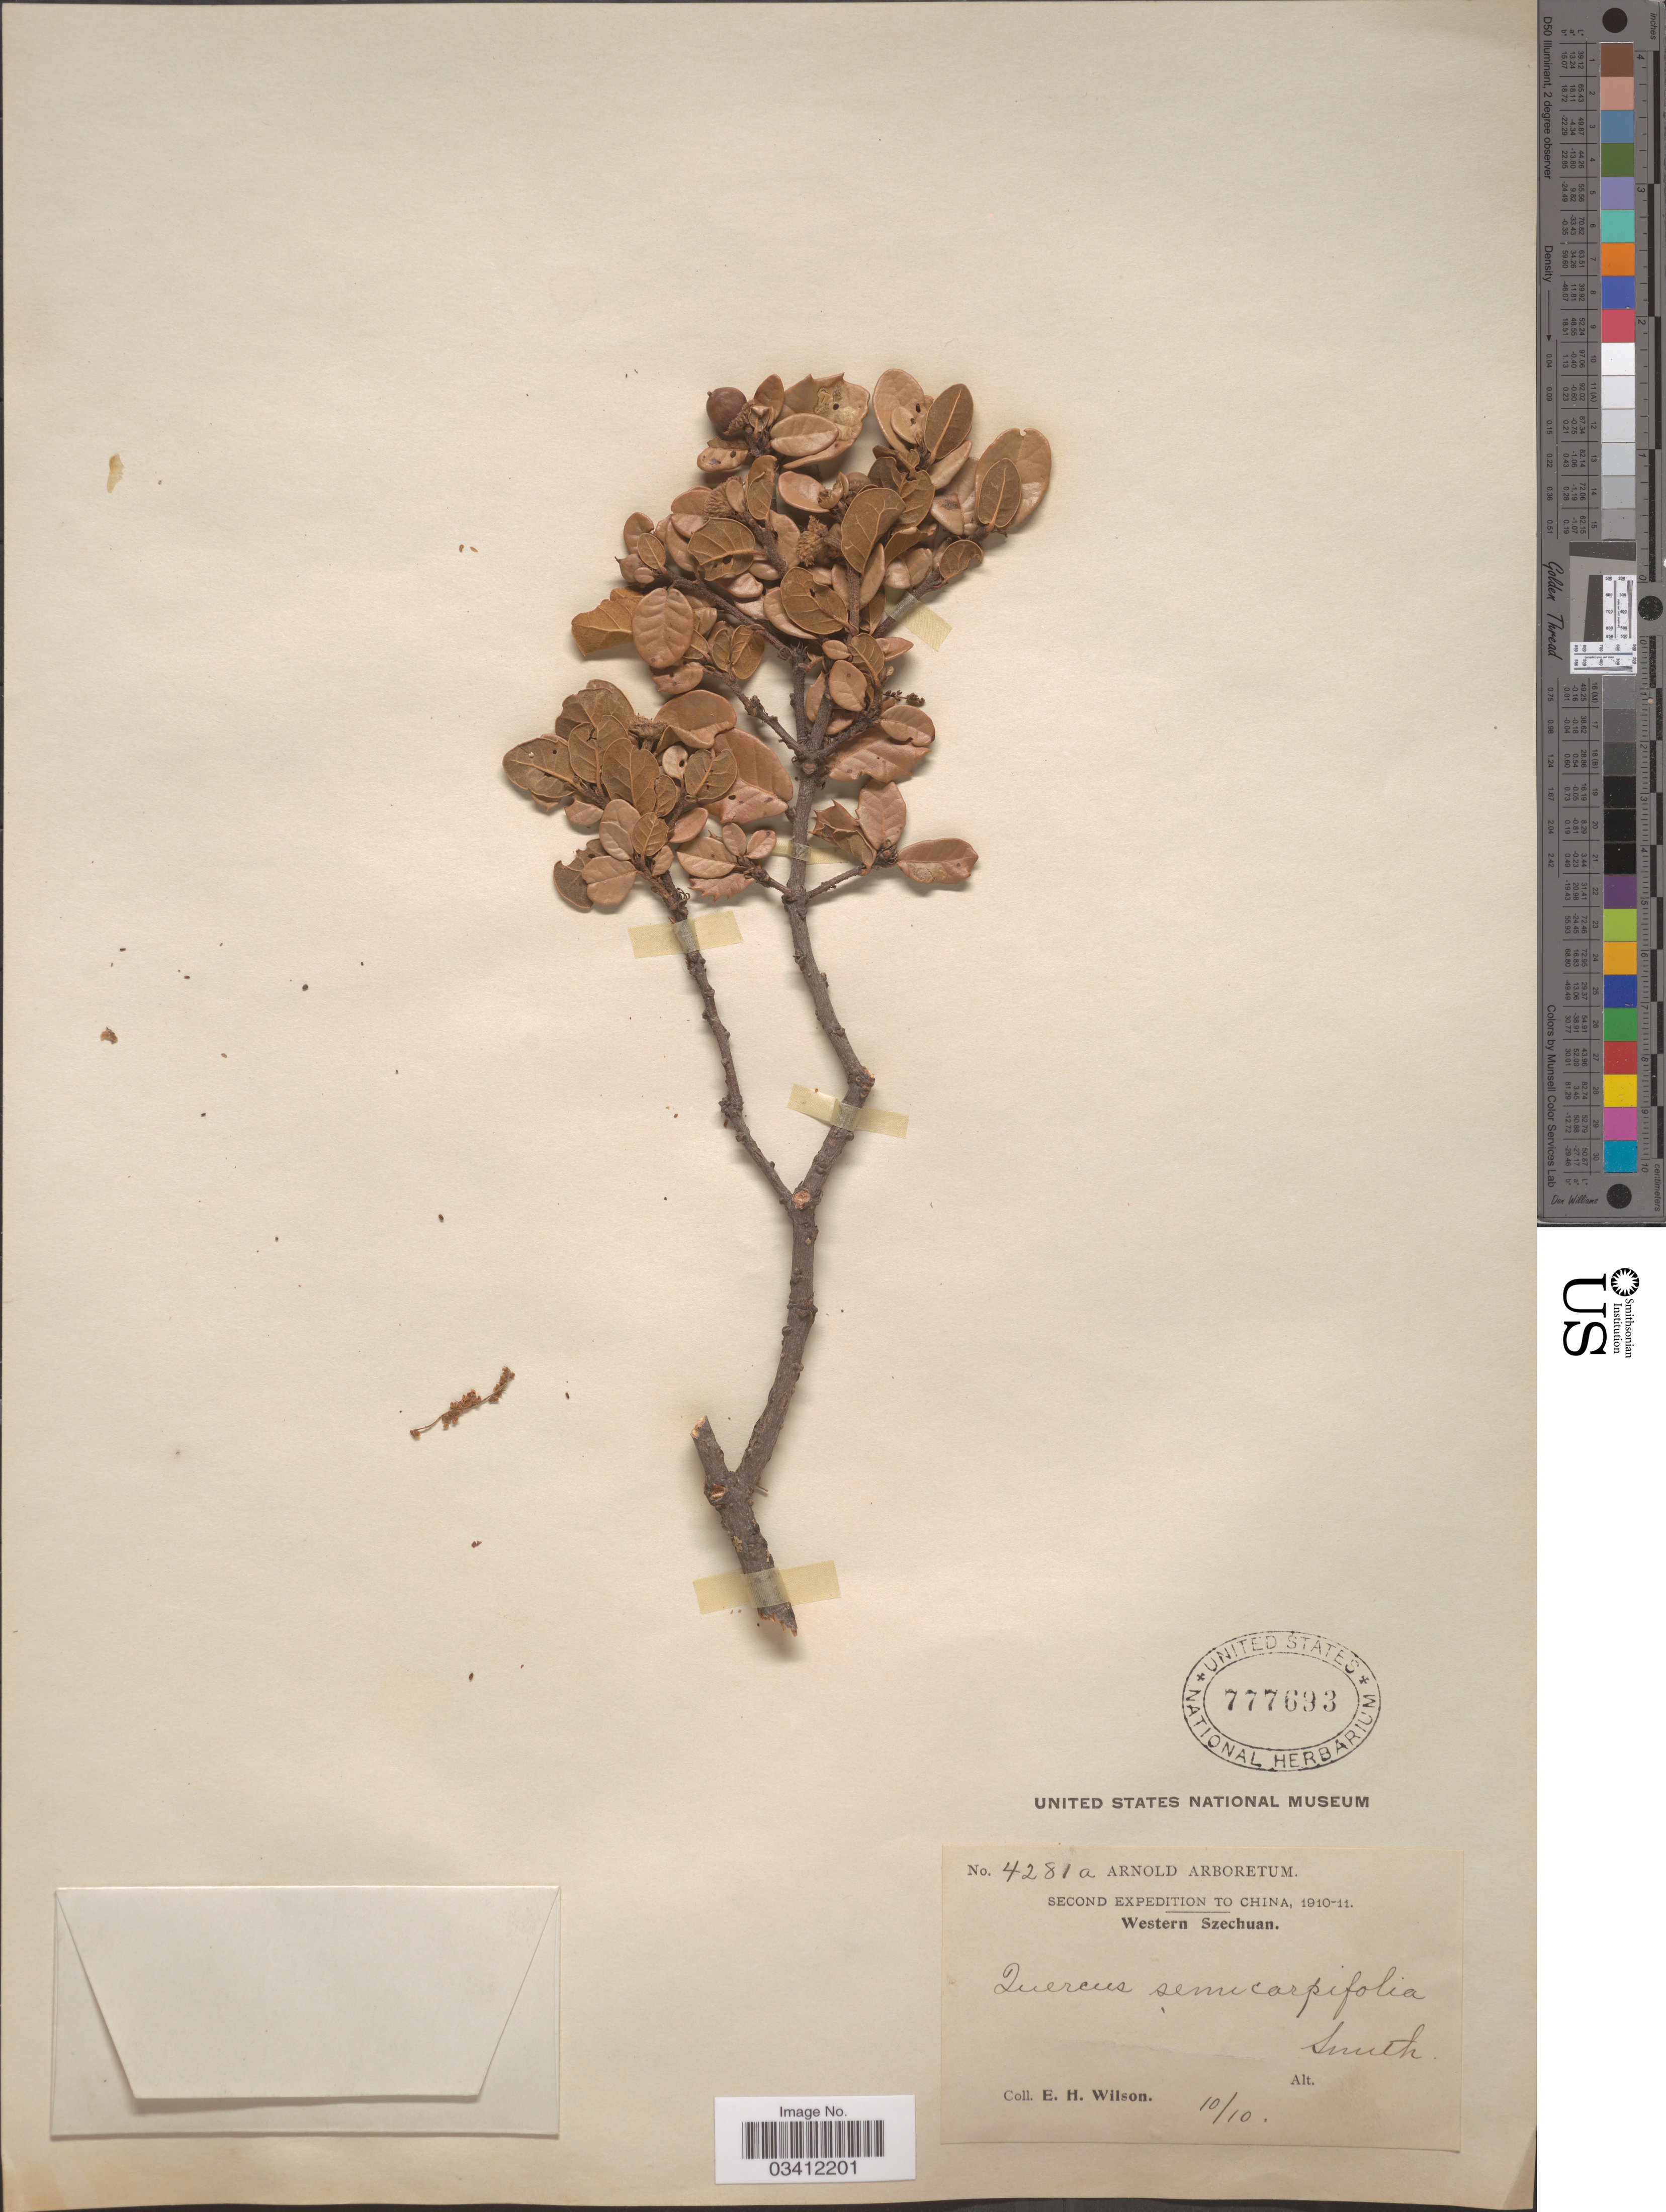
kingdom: Plantae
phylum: Tracheophyta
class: Magnoliopsida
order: Fagales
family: Fagaceae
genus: Quercus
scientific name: Quercus semecarpifolia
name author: Sm.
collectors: E. Wilson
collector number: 4281a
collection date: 1910-10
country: China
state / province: Sichuan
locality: Western Szechuan.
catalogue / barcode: US 777693